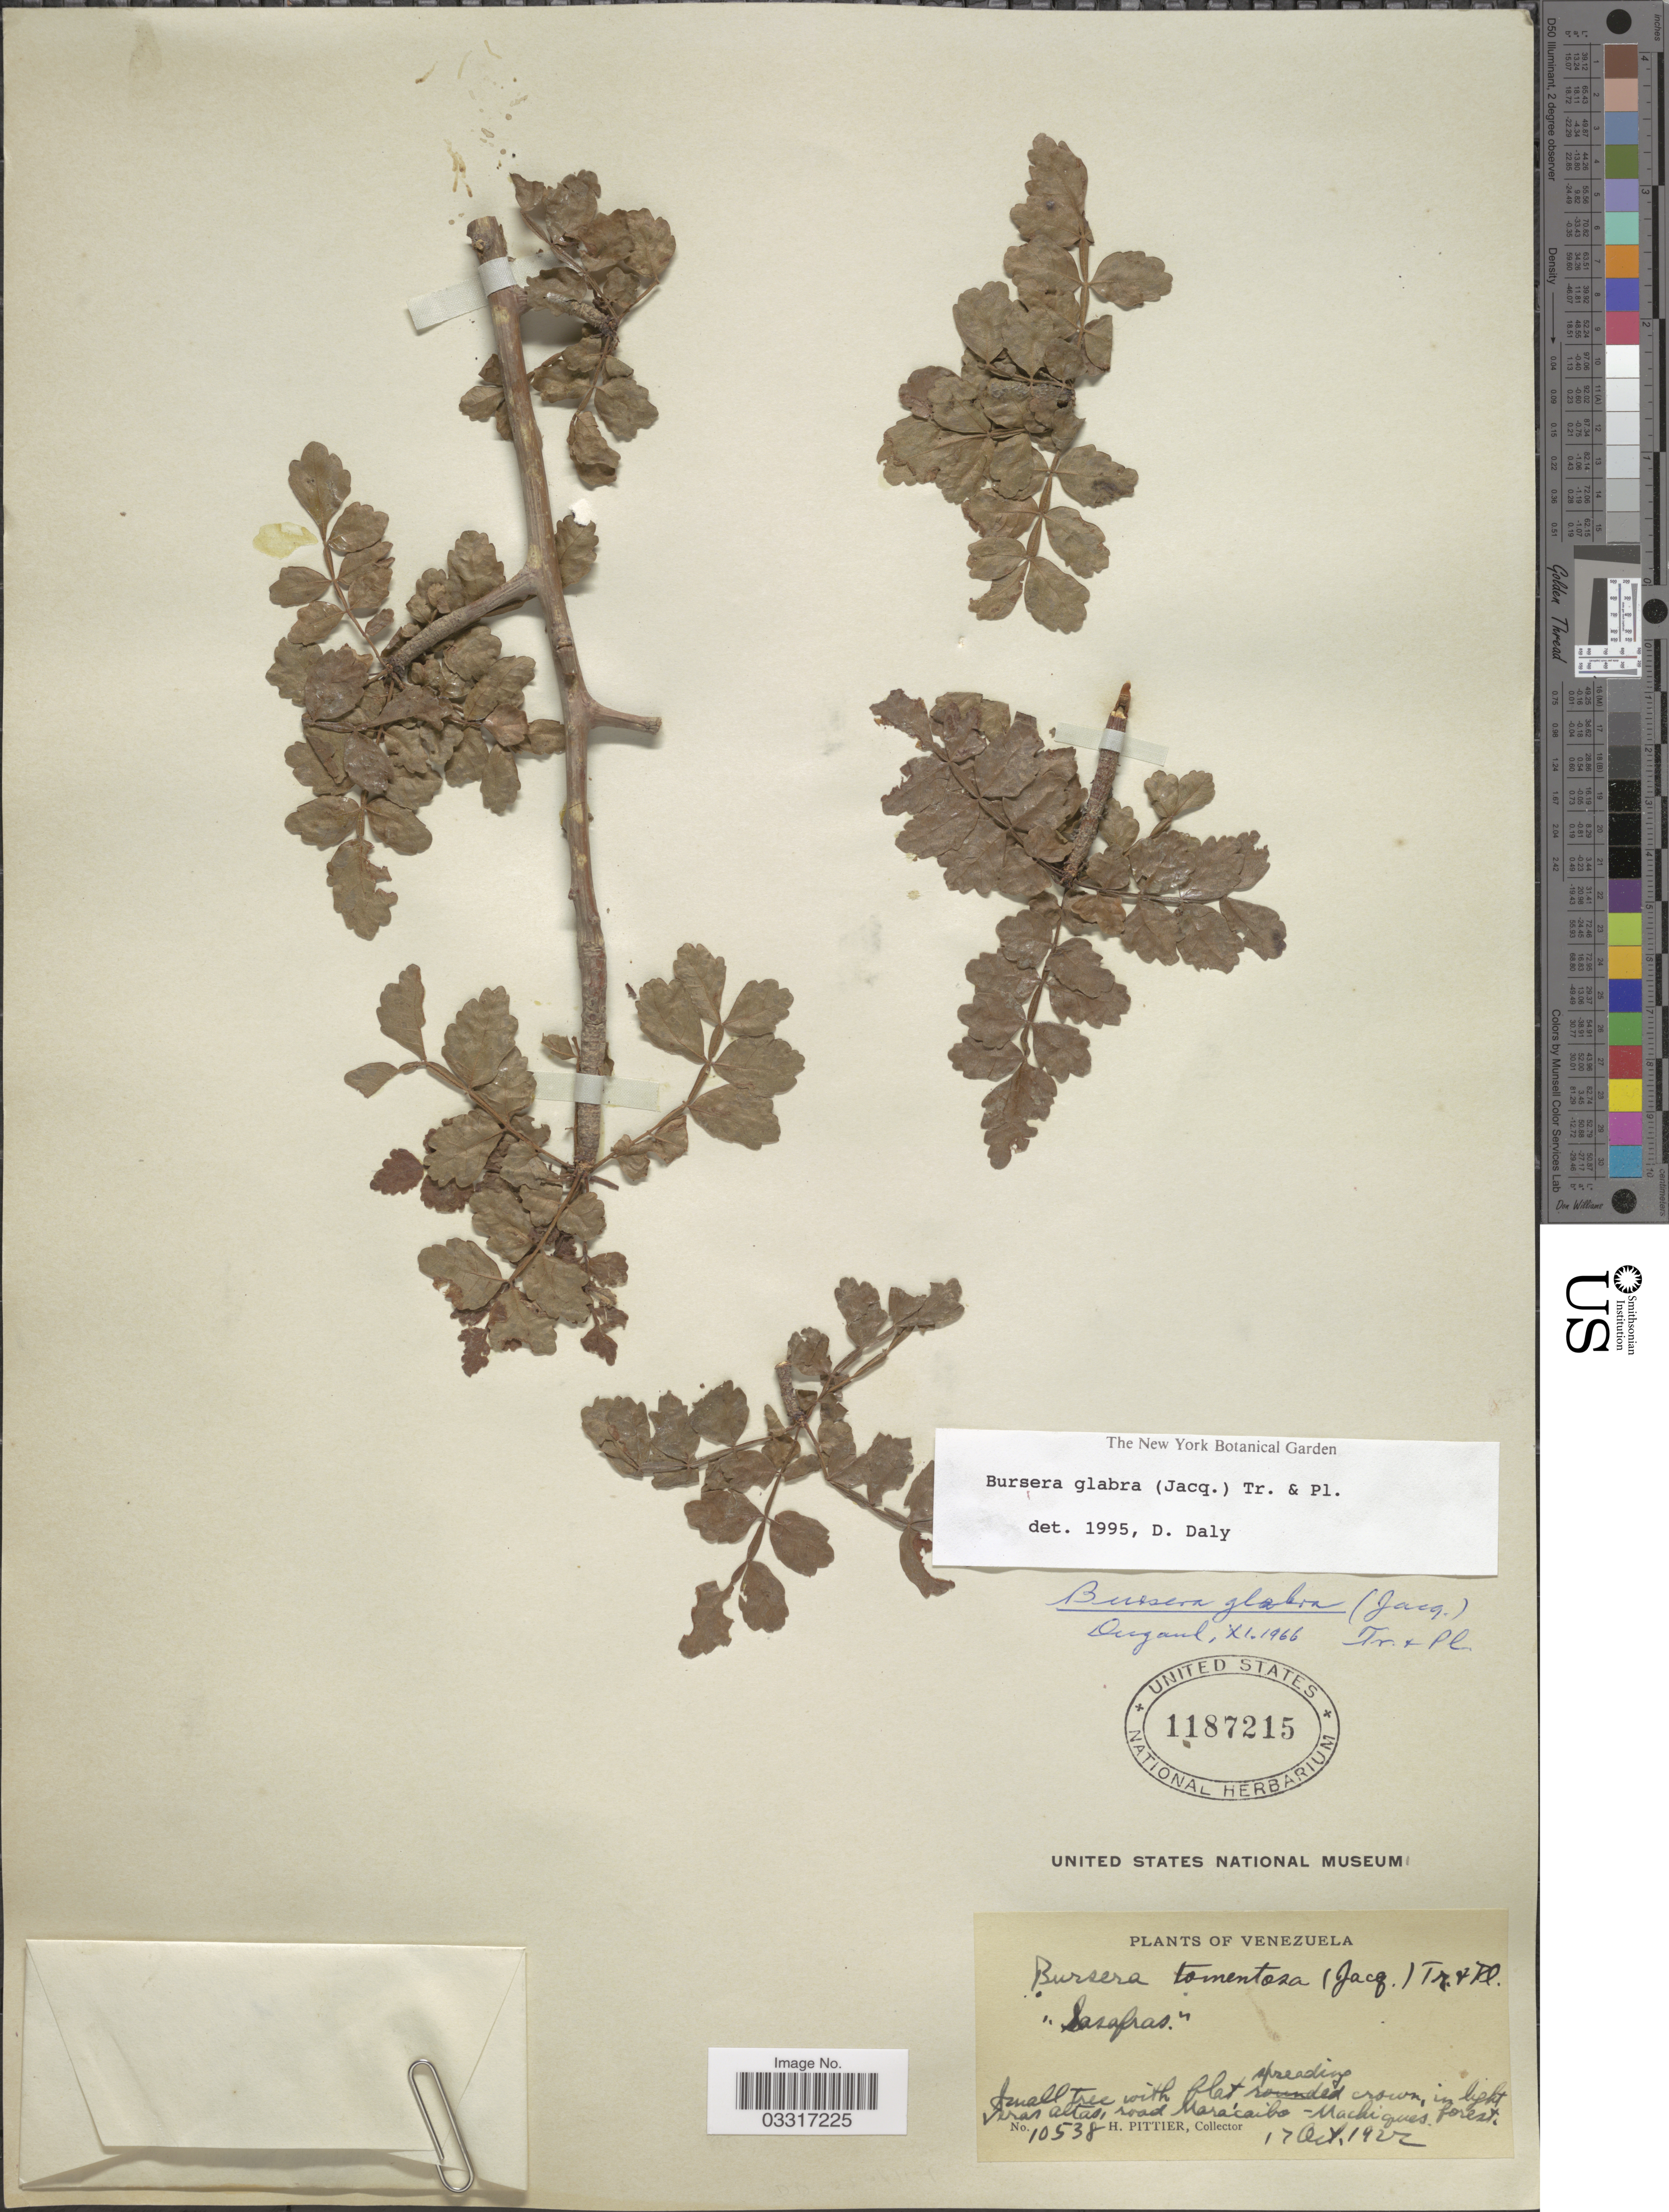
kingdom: Plantae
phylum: Tracheophyta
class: Magnoliopsida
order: Sapindales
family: Burseraceae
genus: Bursera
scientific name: Bursera glabra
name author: (Jacq.) Triana & Planch.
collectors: H. F. Pittier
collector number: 10538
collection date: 1922-10-17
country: Venezuela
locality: Veras Altas, road Maracaibo-Machiques.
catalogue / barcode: US 1187215